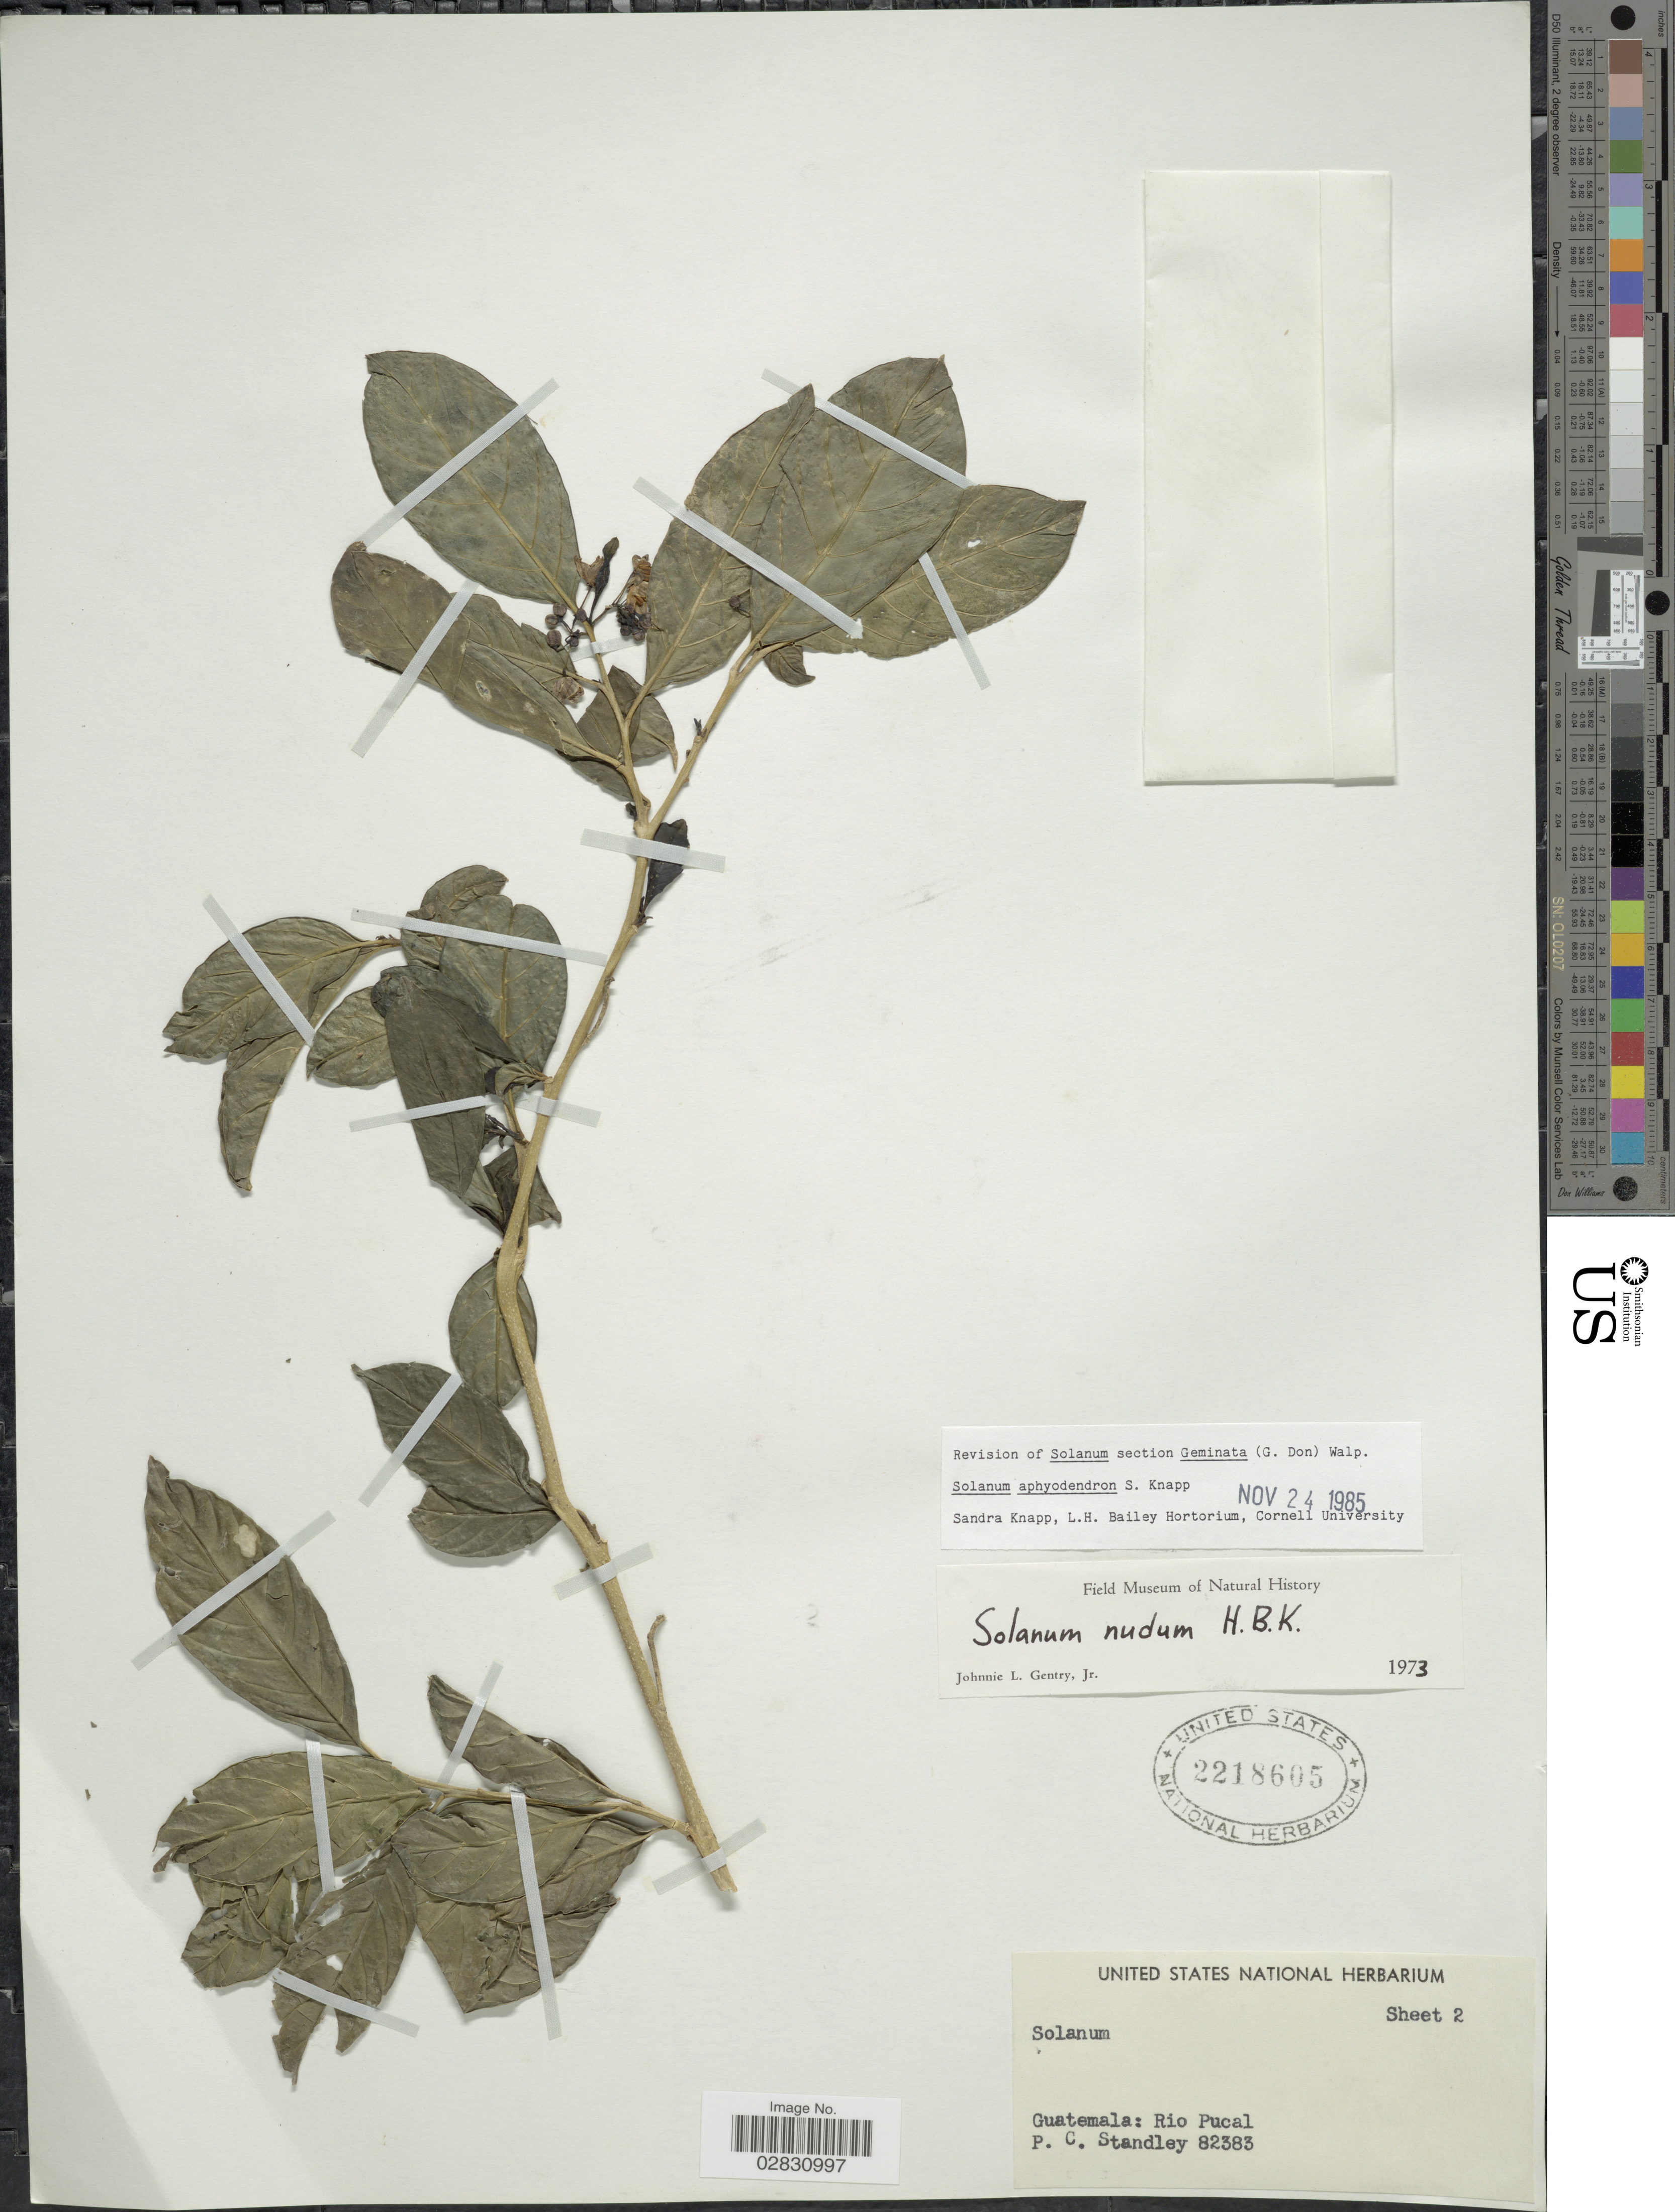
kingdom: Plantae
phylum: Tracheophyta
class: Magnoliopsida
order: Solanales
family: Solanaceae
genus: Solanum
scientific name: Solanum aphyodendron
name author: S. Knapp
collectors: P. C. Standley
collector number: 82383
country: Guatemala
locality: Rio Pucal.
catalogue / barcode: US 2218605